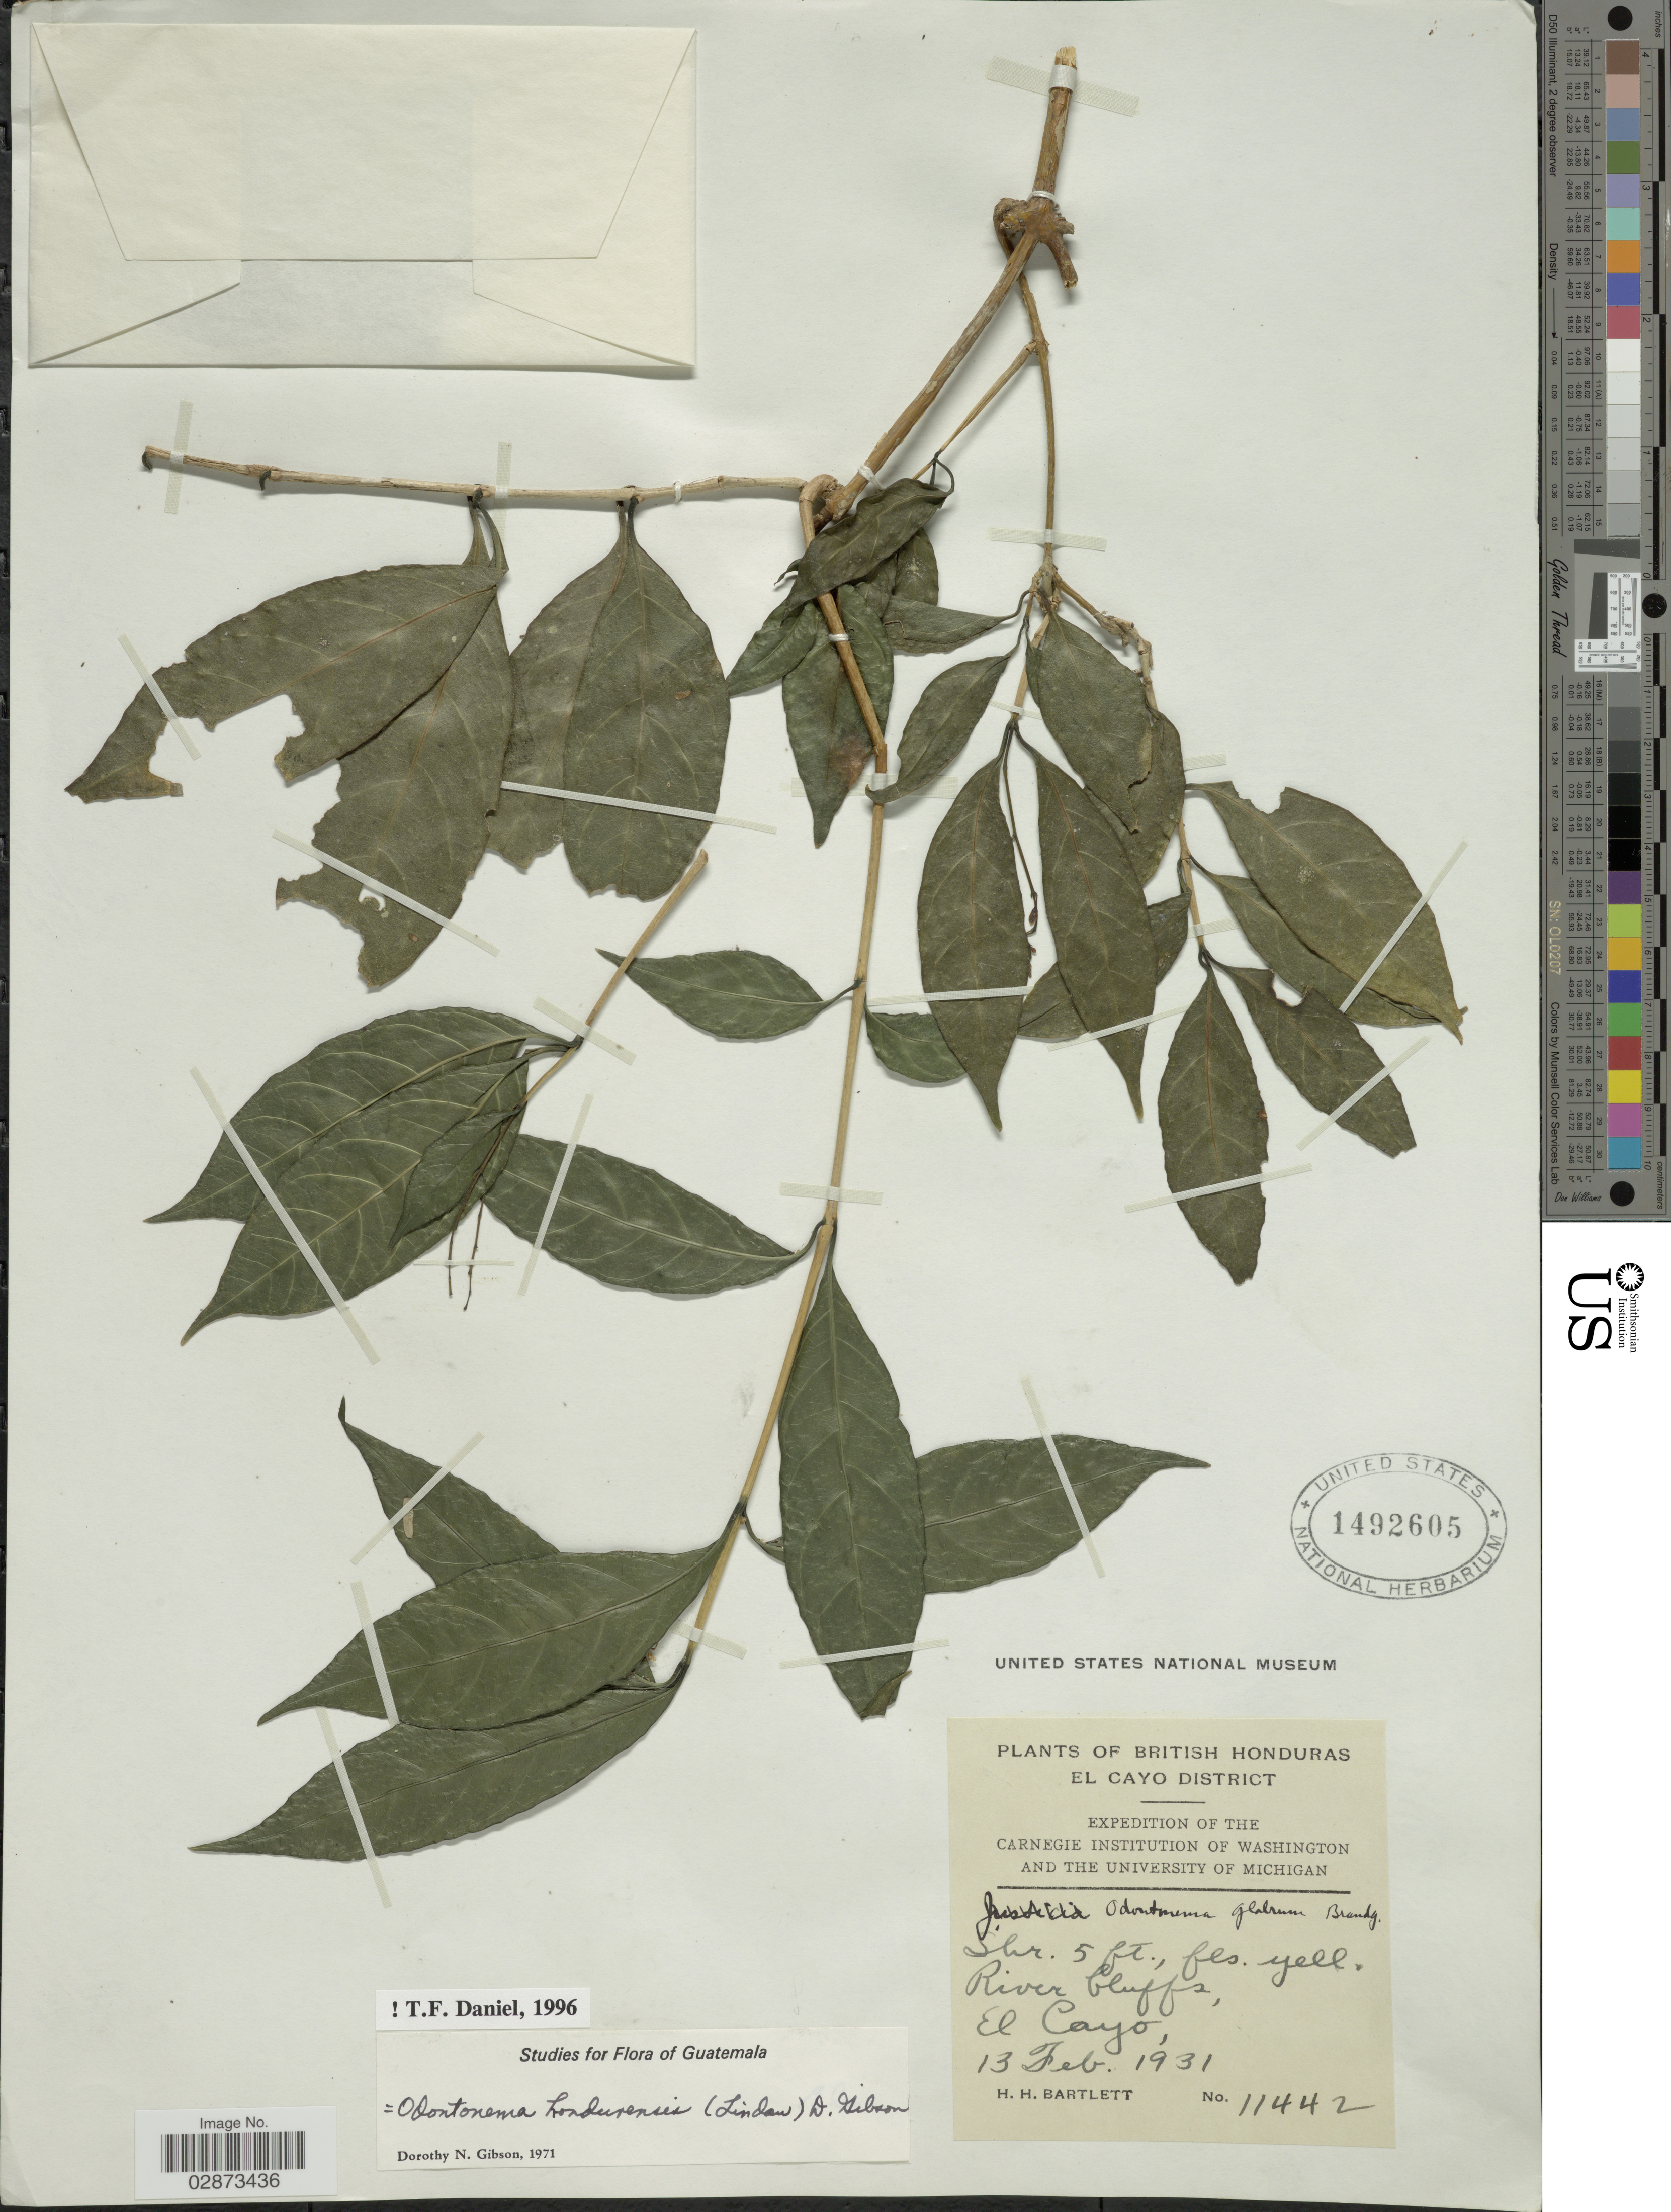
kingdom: Plantae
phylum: Tracheophyta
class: Magnoliopsida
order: Lamiales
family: Acanthaceae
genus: Odontonema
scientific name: Odontonema hondurensis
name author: (Lindau) D.N. Gibson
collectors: H. H. Bartlett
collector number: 11442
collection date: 1931-02-13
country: Belize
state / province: Cayo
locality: El Cayo District, British Honduras, River bluffs.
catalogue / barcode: US 1492605